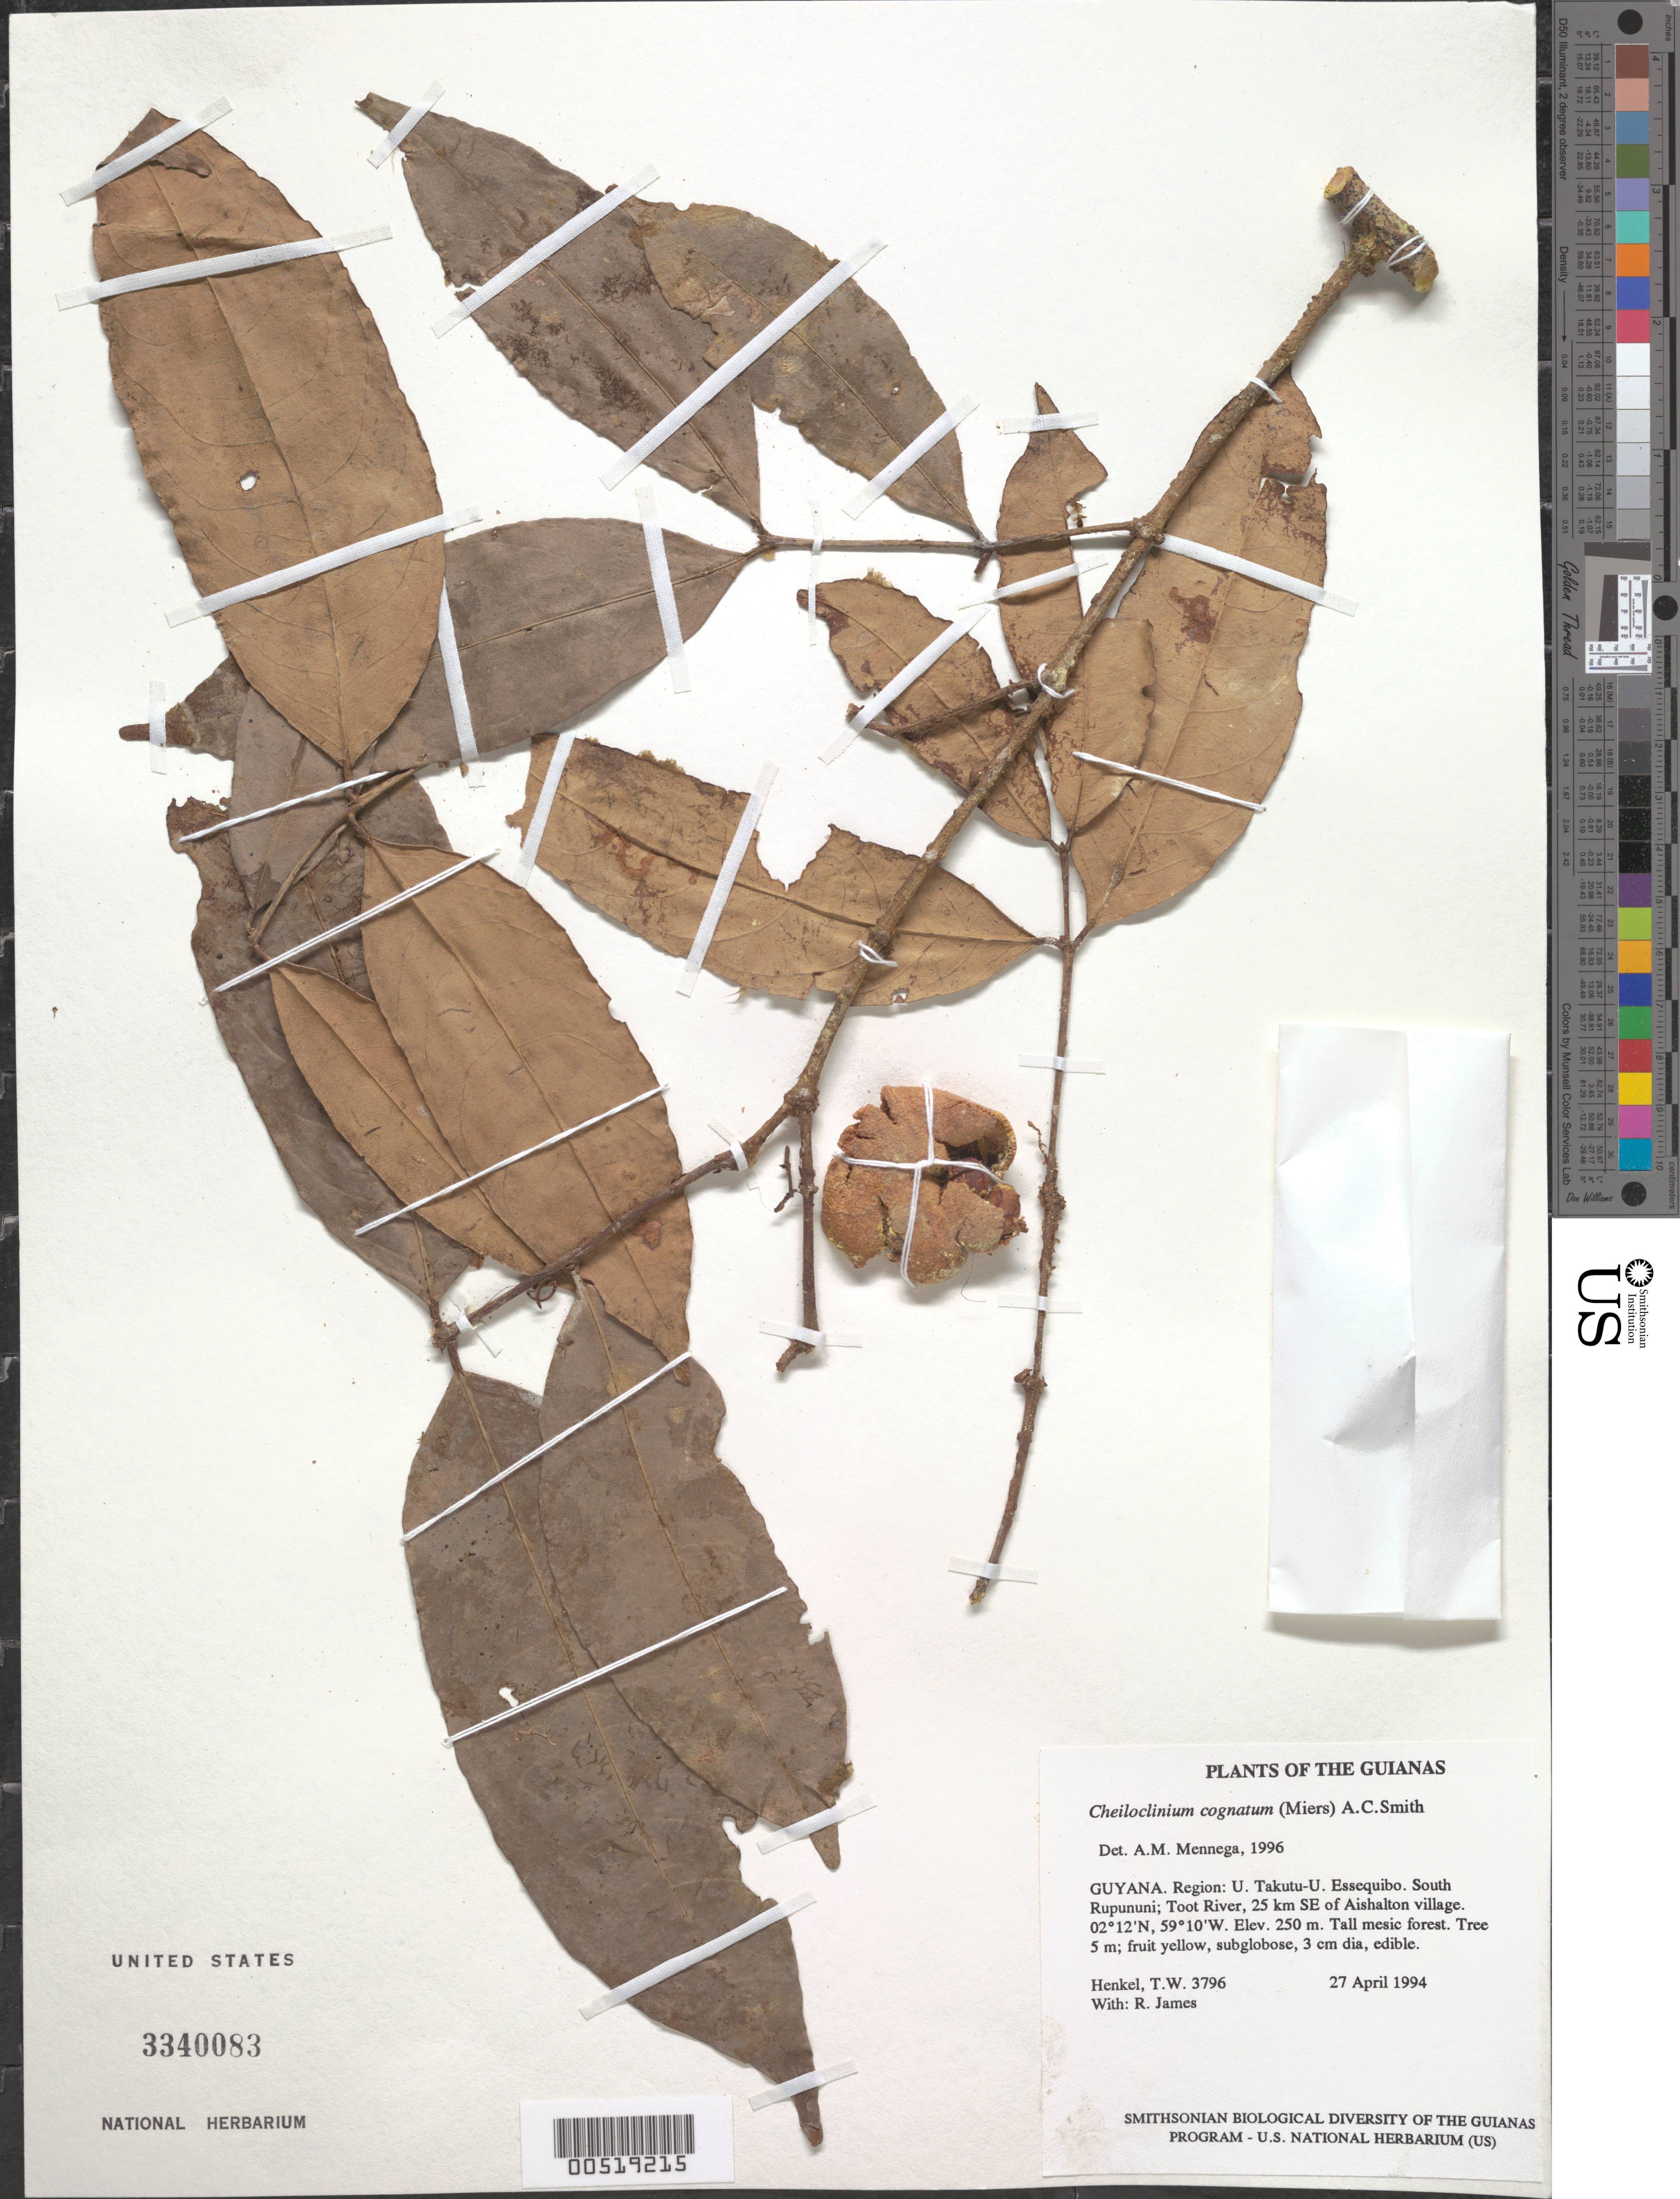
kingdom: Plantae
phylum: Tracheophyta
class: Magnoliopsida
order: Celastrales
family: Celastraceae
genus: Cheiloclinium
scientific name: Cheiloclinium cognatum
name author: (Miers) A.C. Sm.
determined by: Mennega, A. M. W.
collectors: T. Henkel & R. James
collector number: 3796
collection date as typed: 27 April 1994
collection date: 1994-04-27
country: Guyana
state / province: U. Takutu-U. Essequibo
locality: South Rupununi; Toot River, 25 km SE of Aishalton village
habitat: Tall mesic forest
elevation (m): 250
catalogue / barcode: US 3340083